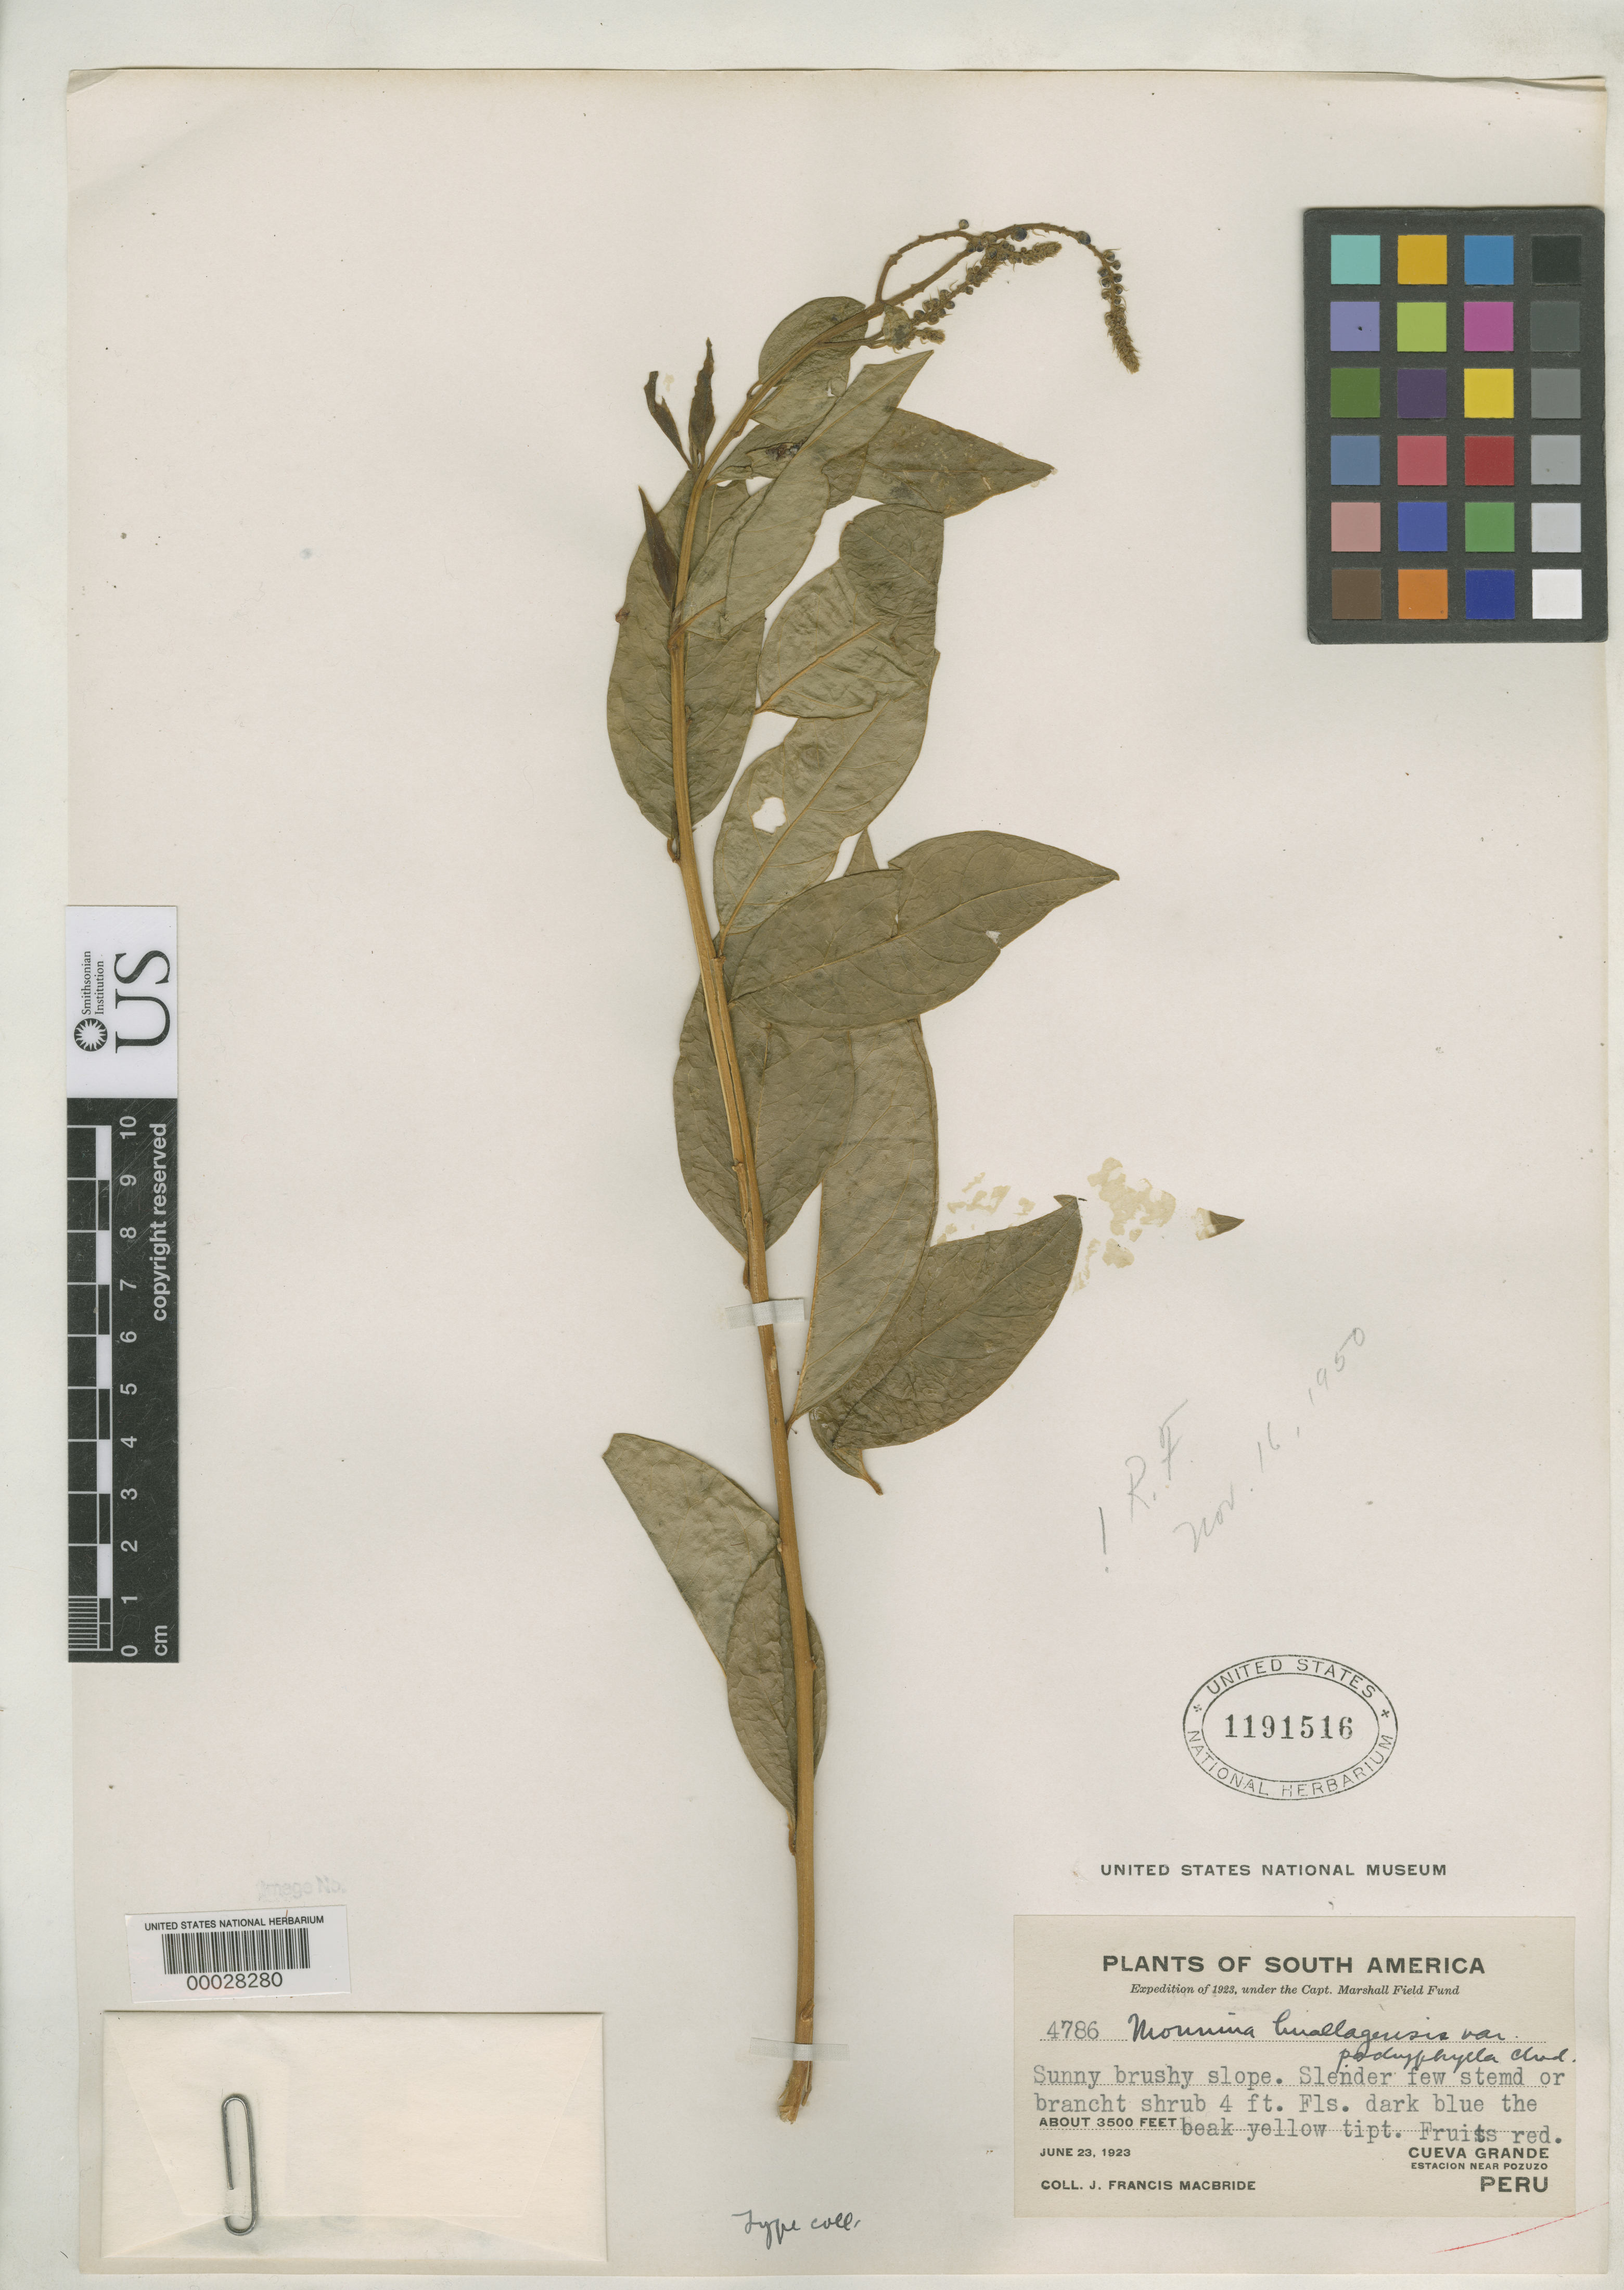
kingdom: Plantae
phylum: Tracheophyta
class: Magnoliopsida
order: Fabales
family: Polygalaceae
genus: Monnina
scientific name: Monnina huallagensis var. pachyphylla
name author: Chodat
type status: Isotype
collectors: J. F. Macbride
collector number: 4786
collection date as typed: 23 Jun 1923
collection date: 1923-06-23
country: Peru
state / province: Huánuco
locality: Cueva Grande, near Pozuzo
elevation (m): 1067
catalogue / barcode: US 1191516